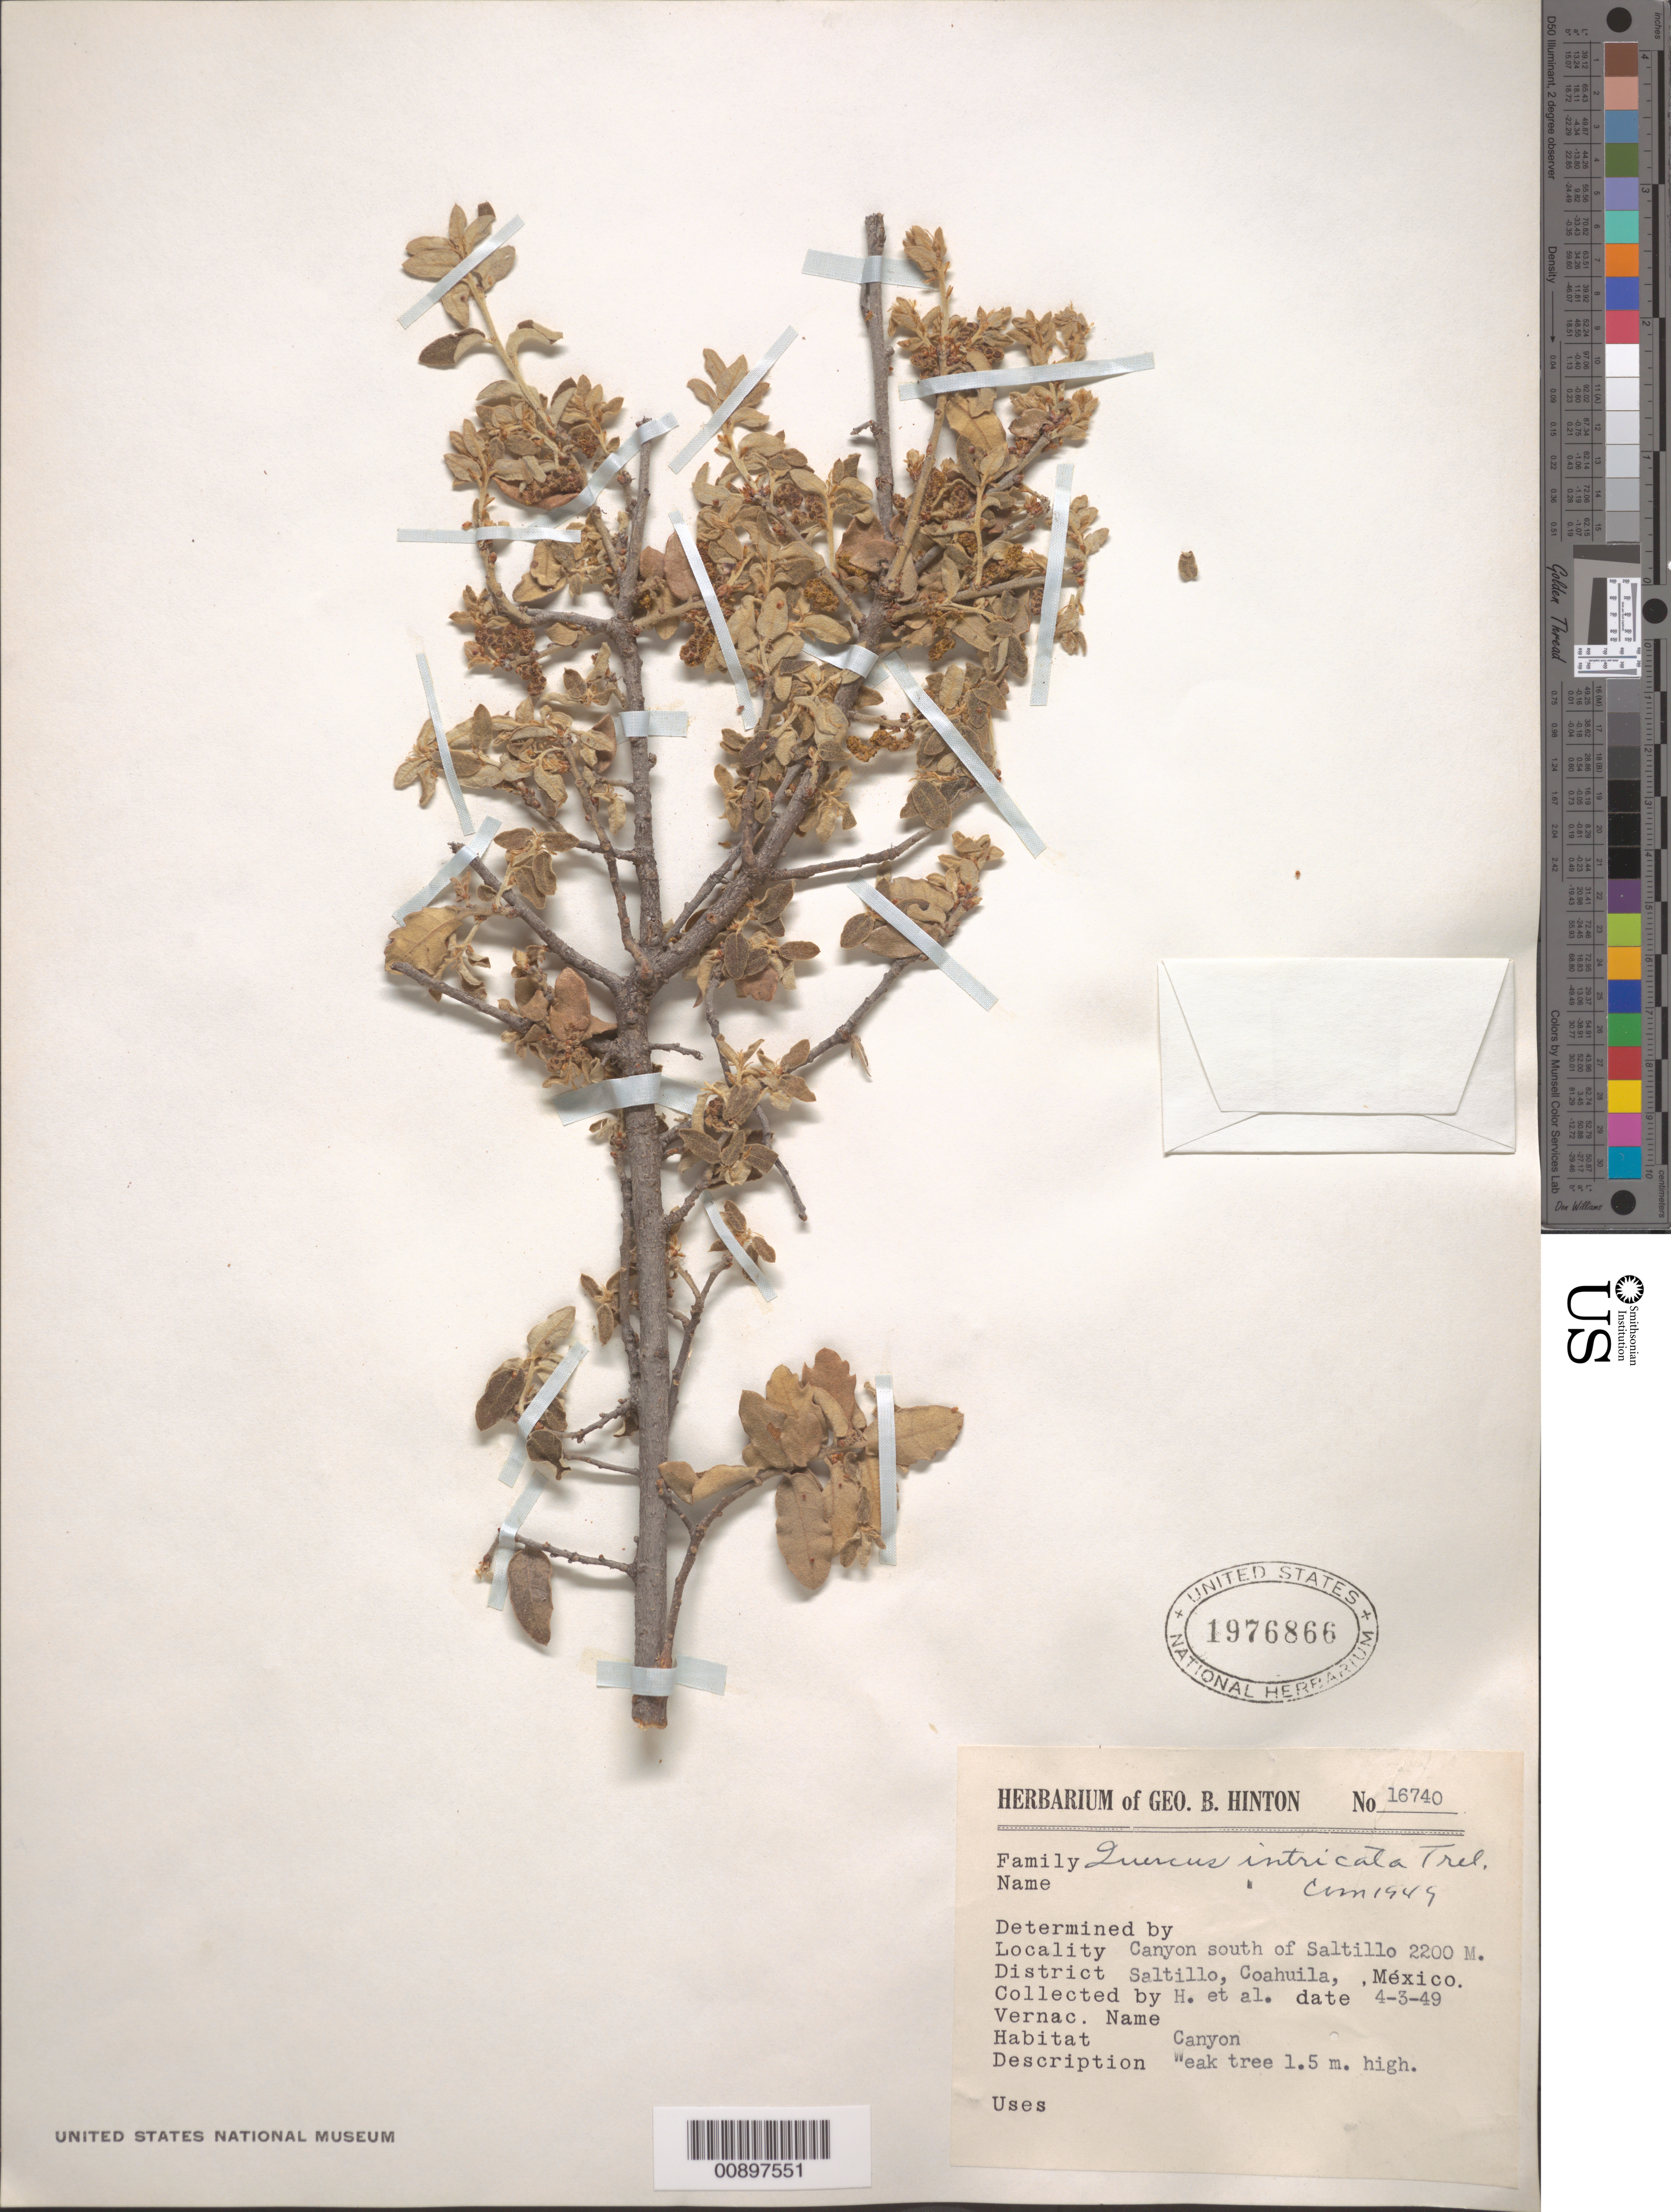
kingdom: Plantae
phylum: Tracheophyta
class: Magnoliopsida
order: Fagales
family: Fagaceae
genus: Quercus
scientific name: Quercus intricata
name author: Trel.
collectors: G. B. Hinton & et al.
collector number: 16740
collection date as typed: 03 Apr 1949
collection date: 1949-04-03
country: Mexico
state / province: Coahuila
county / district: Saltillo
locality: Canyon south of Saltillo, District Saltillo, Coahuila.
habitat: Canyon.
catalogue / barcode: US 1976866